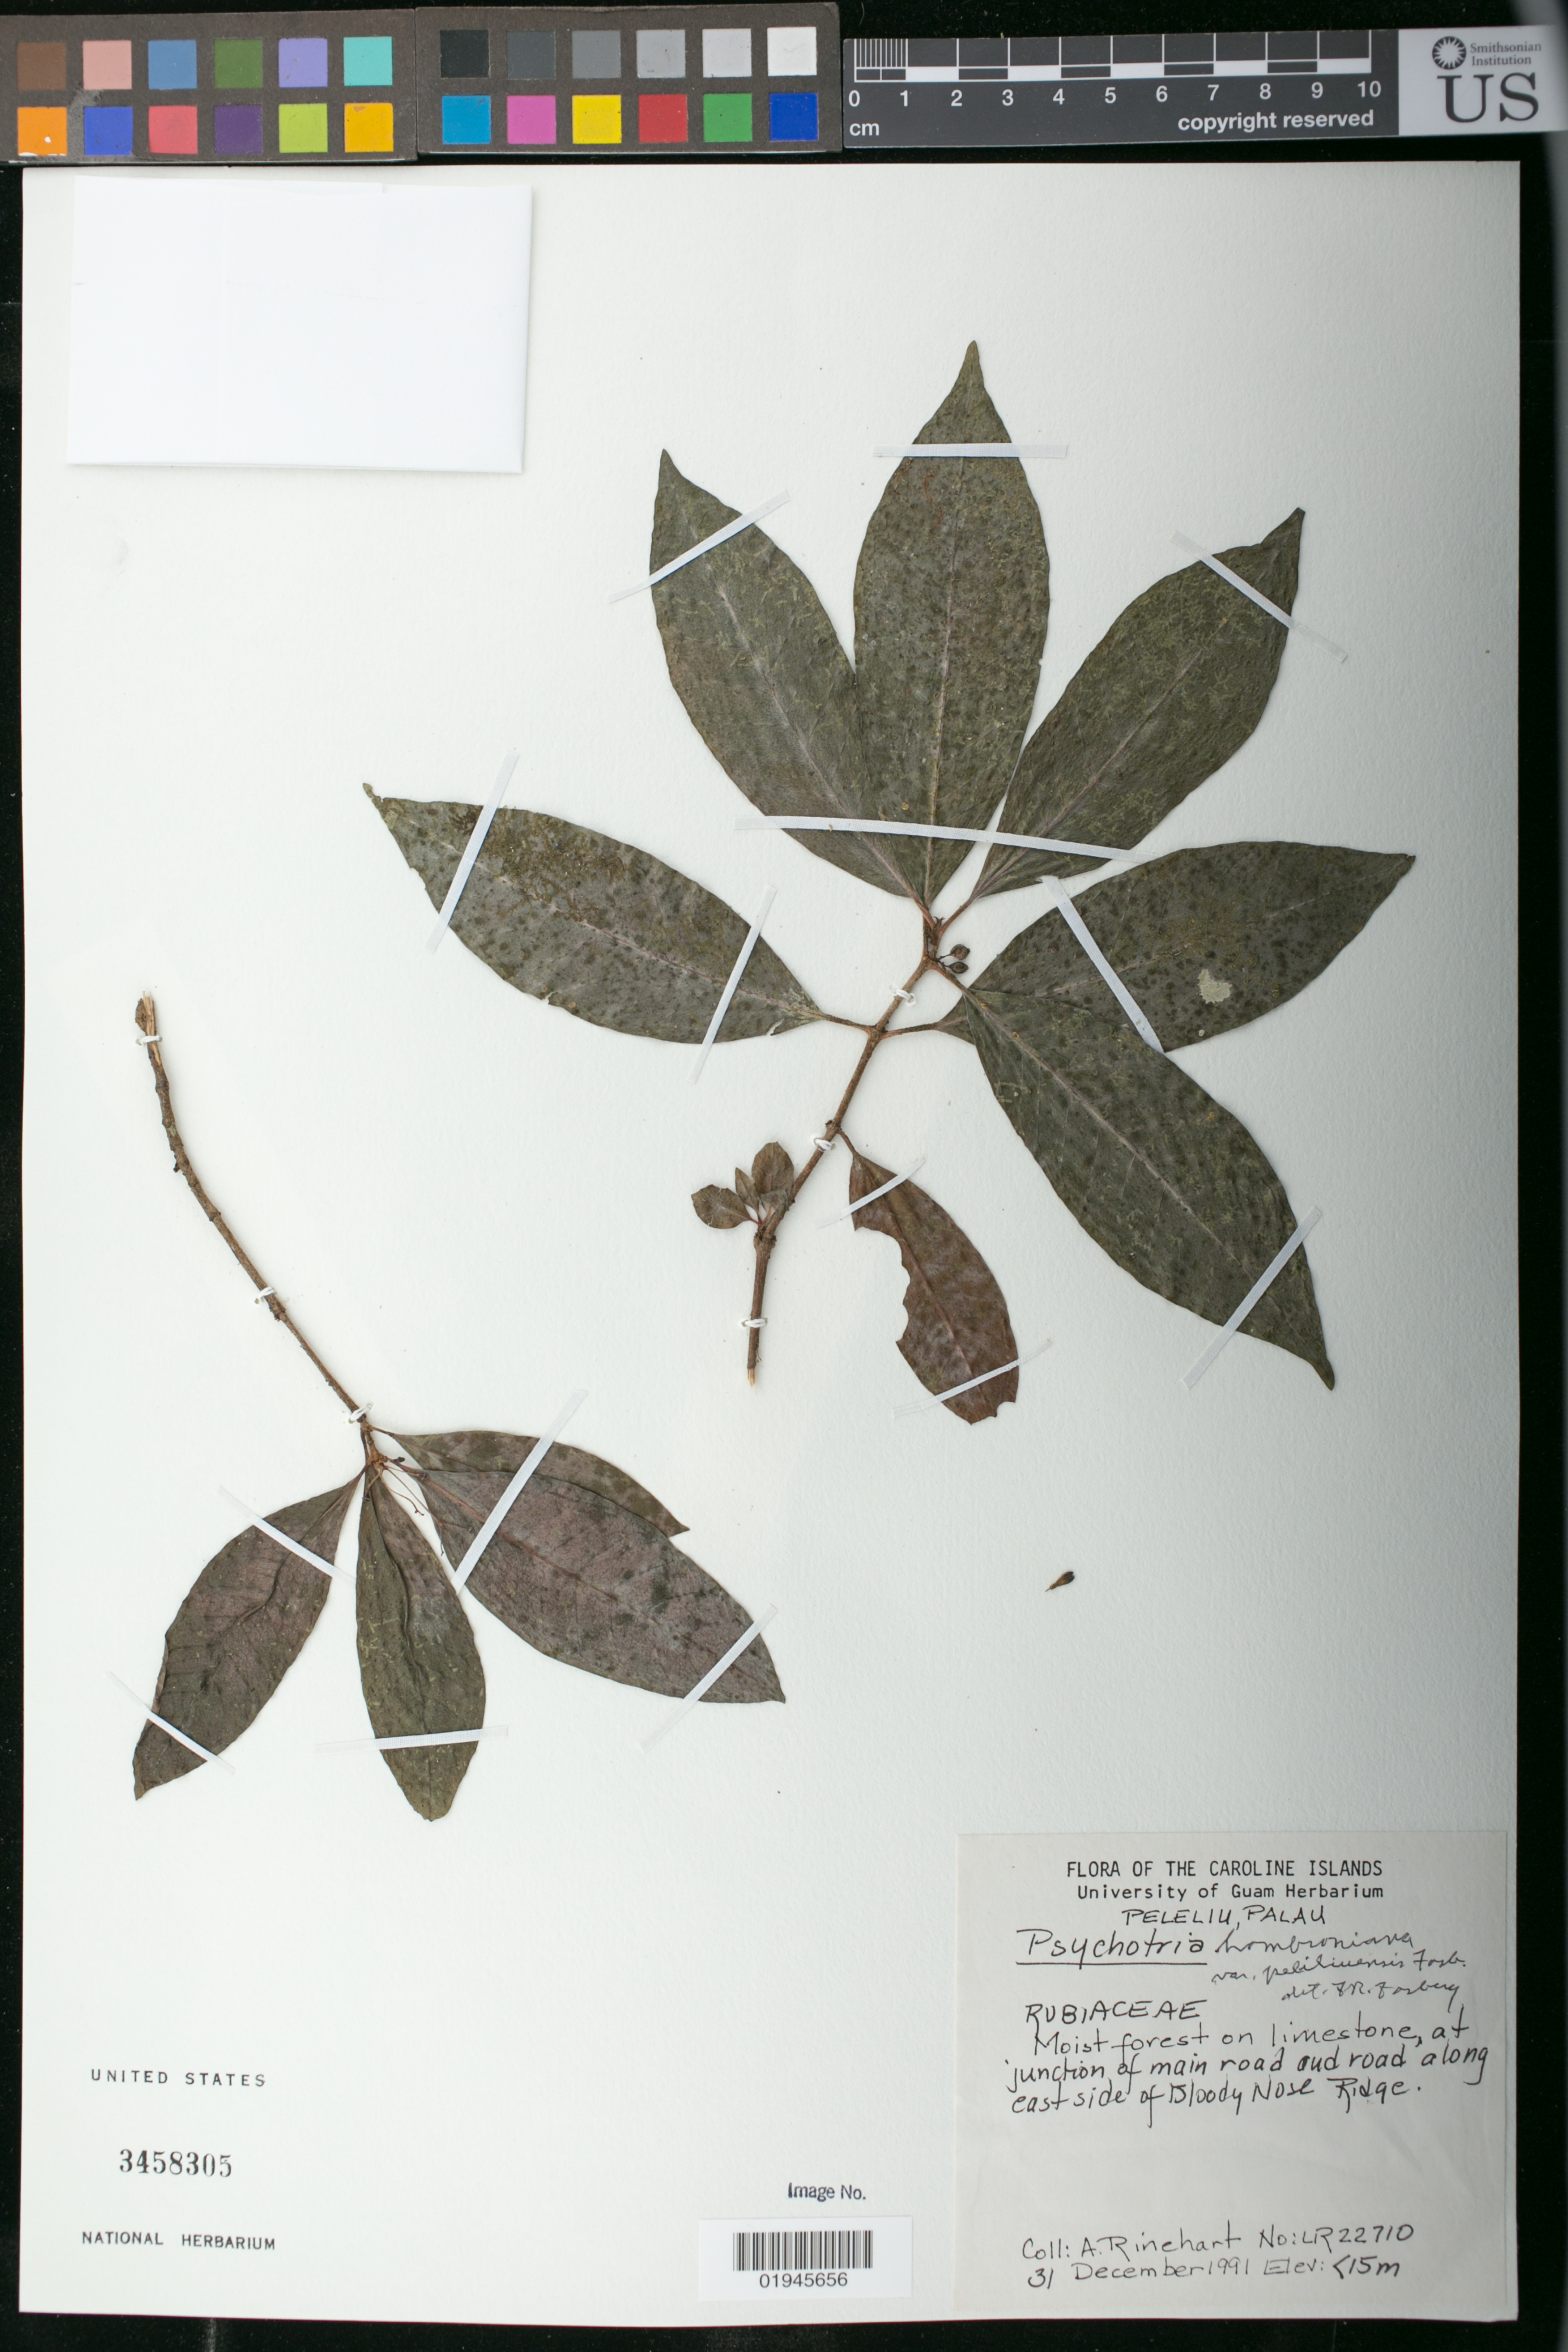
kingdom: Plantae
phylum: Tracheophyta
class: Magnoliopsida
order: Gentianales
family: Rubiaceae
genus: Psychotria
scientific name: Psychotria hombroniana var. peliliuensis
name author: Fosberg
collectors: A. Rinehart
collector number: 22710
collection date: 1991-12-31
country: Palau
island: Beliliou [Peleliu]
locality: At junction of main road and road along east side of Bloody Nose Ridge.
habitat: Moist forest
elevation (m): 0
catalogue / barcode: US 3458305